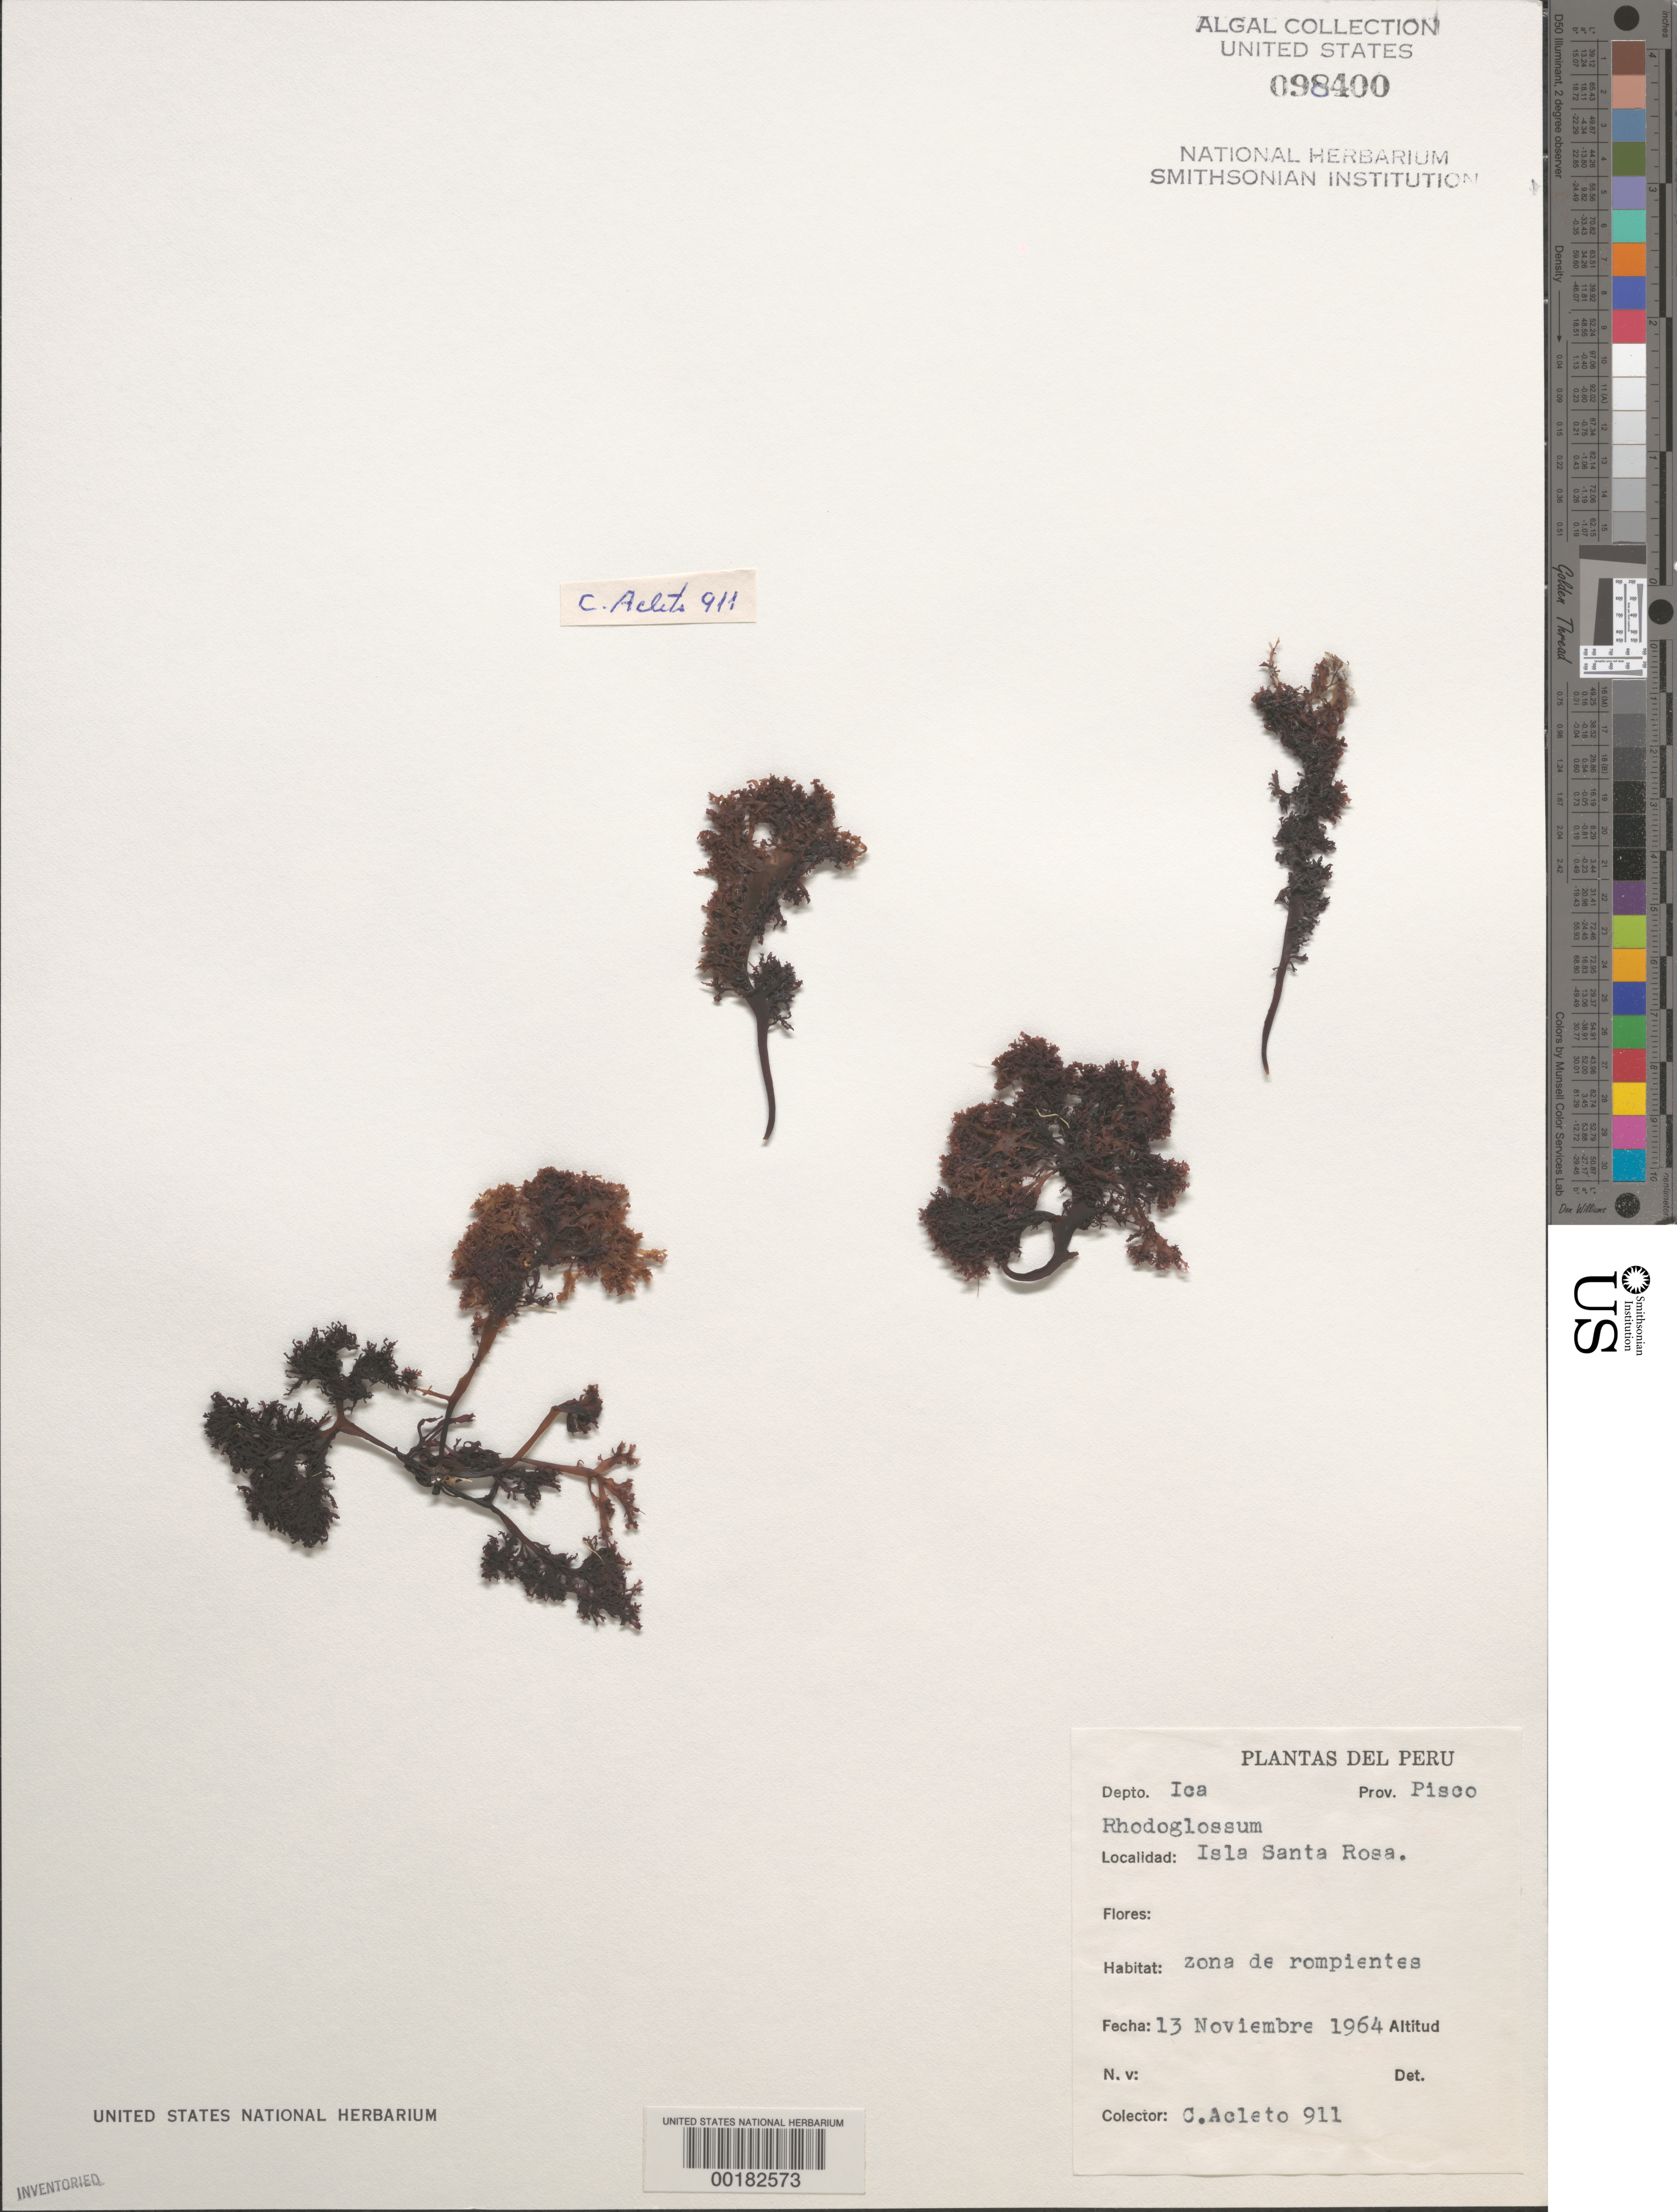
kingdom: Plantae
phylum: Rhodophyta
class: Florideophyceae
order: Gigartinales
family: Gigartinaceae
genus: Rhodoglossum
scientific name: Rhodoglossum sp.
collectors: C. Acleto O.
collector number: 911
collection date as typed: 13 Nov 1964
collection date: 1964-11-13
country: Peru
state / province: Ica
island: Isla Santa Rosa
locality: Isla Santa Rosa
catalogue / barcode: US 98400